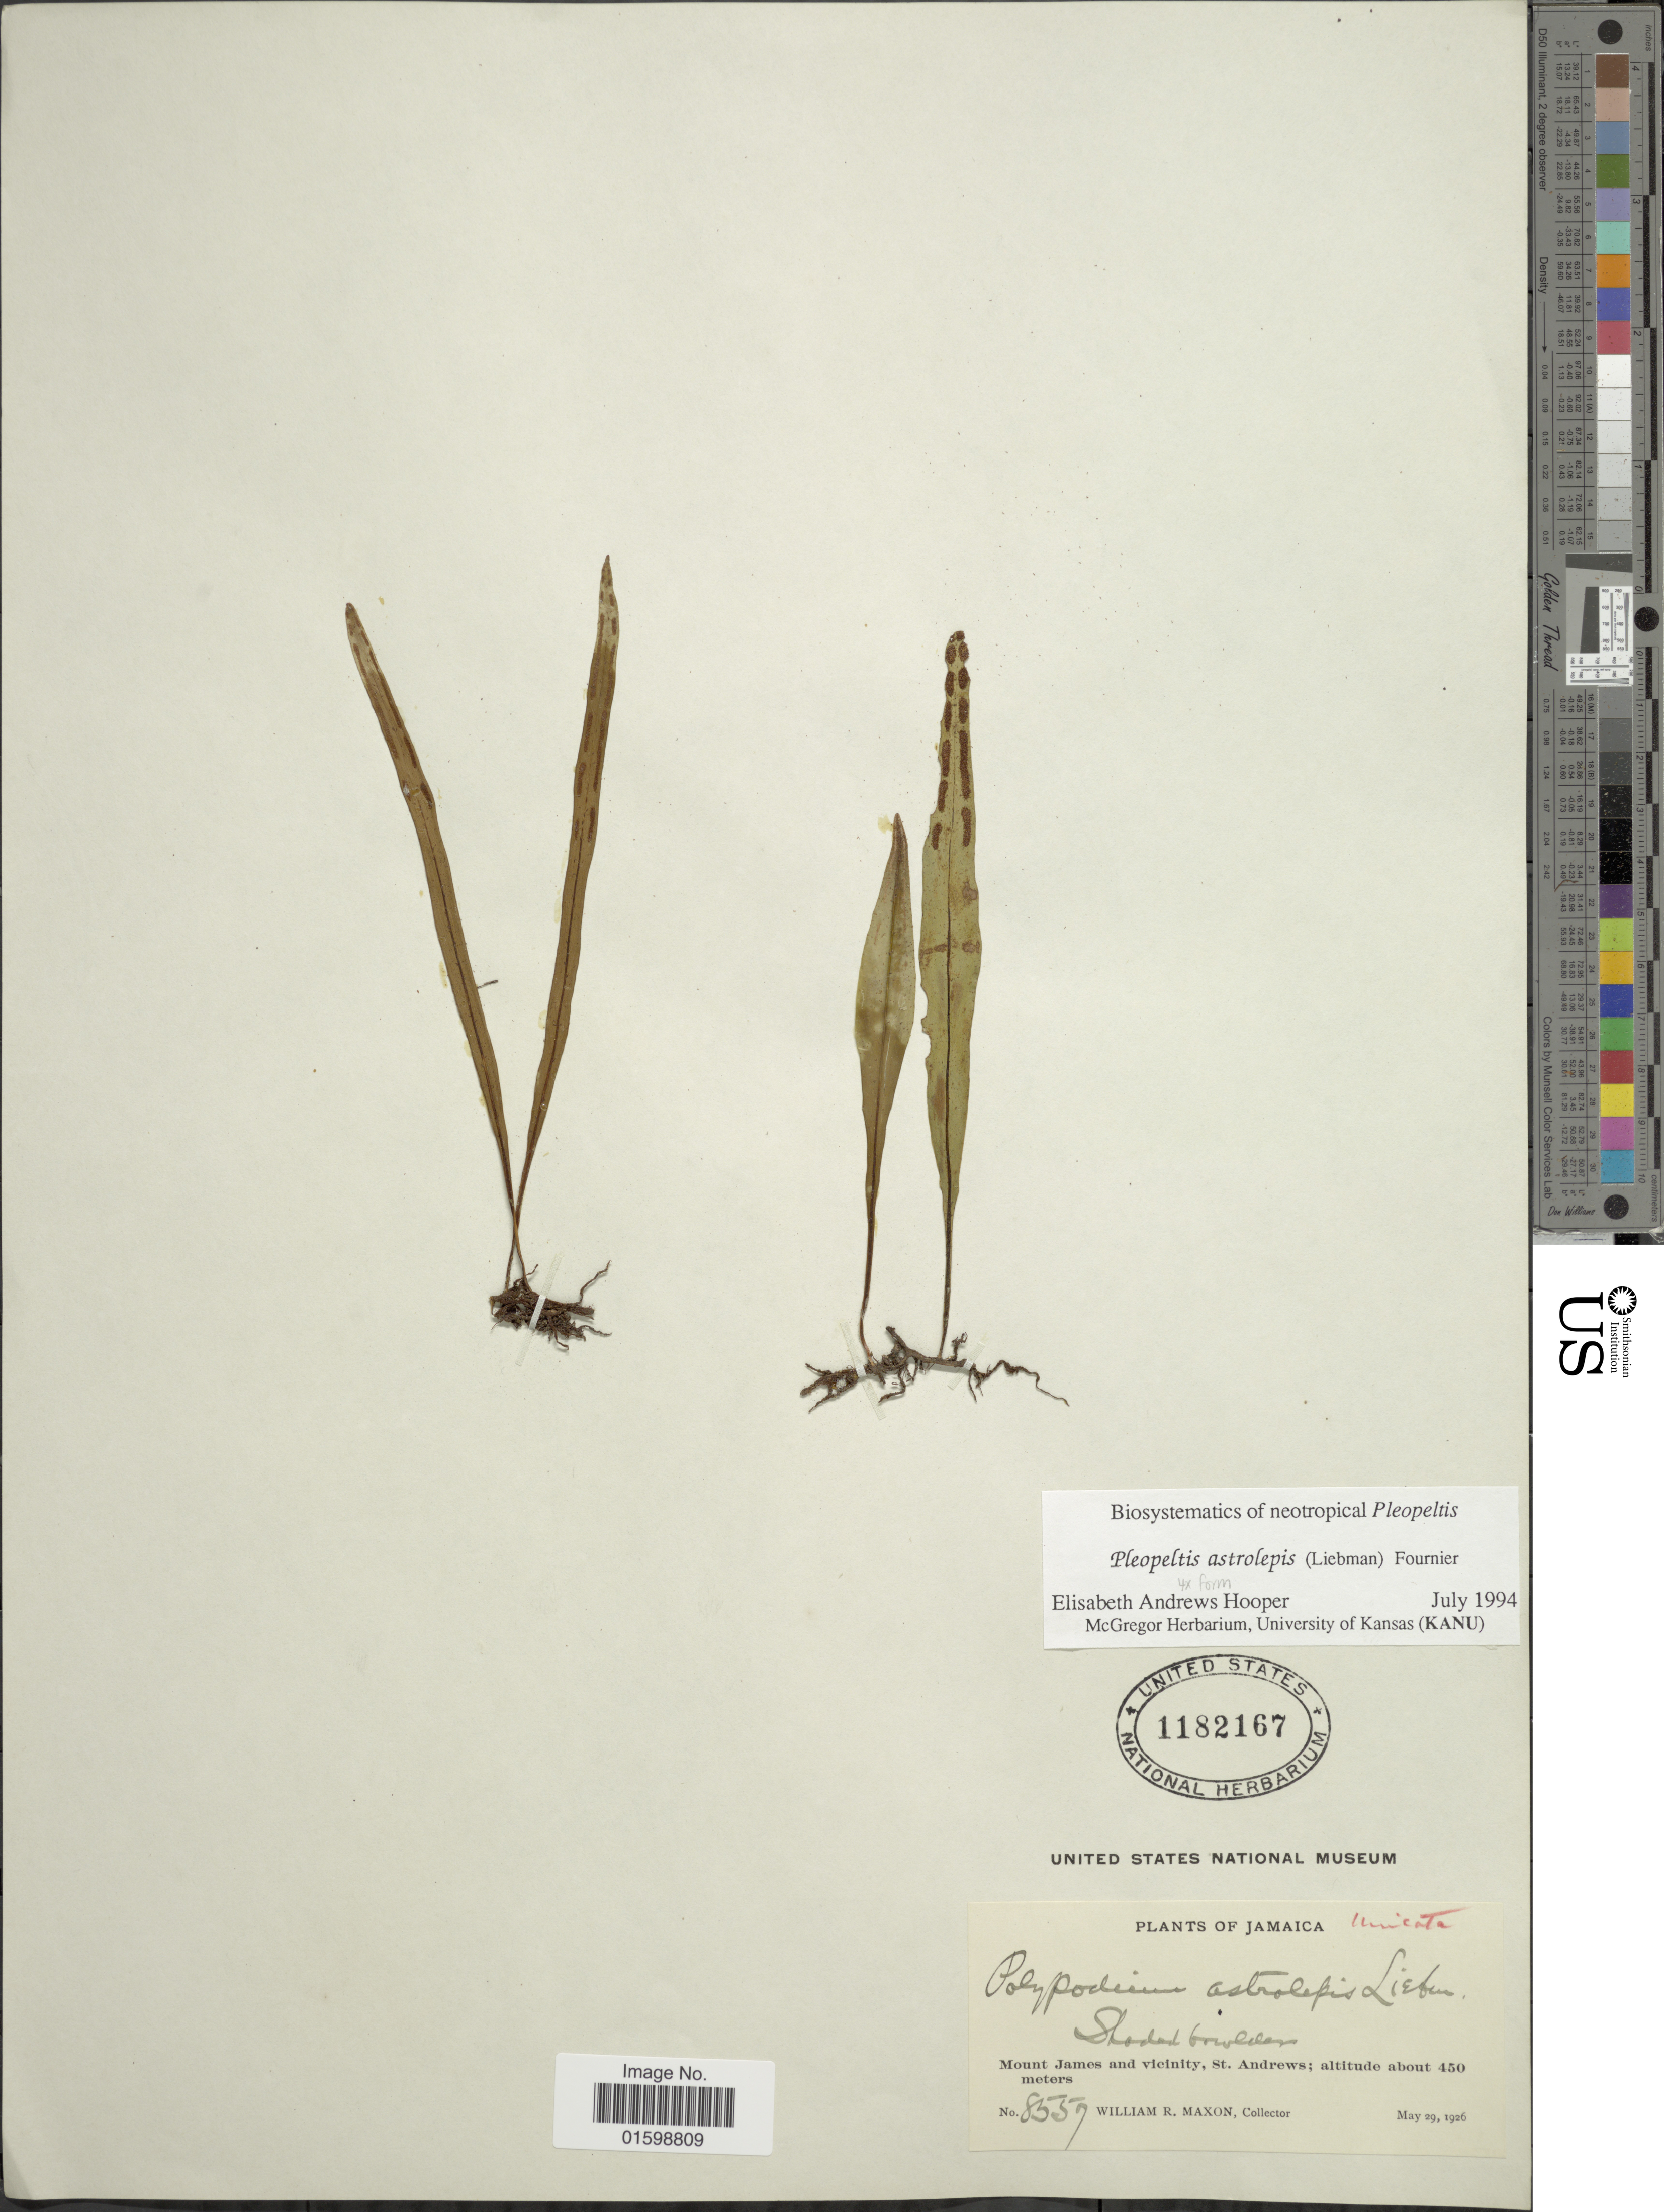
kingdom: Plantae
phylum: Tracheophyta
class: Polypodiopsida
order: Polypodiales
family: Polypodiaceae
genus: Pleopeltis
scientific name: Pleopeltis astrolepis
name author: (Liebm.) E. Fourn.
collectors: W. R. Maxon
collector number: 8557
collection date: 1926-05-29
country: Jamaica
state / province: Saint Andrew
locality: Shaded boulders. Mount James and vicinity, St. Andrews.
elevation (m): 450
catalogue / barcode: US 1182167